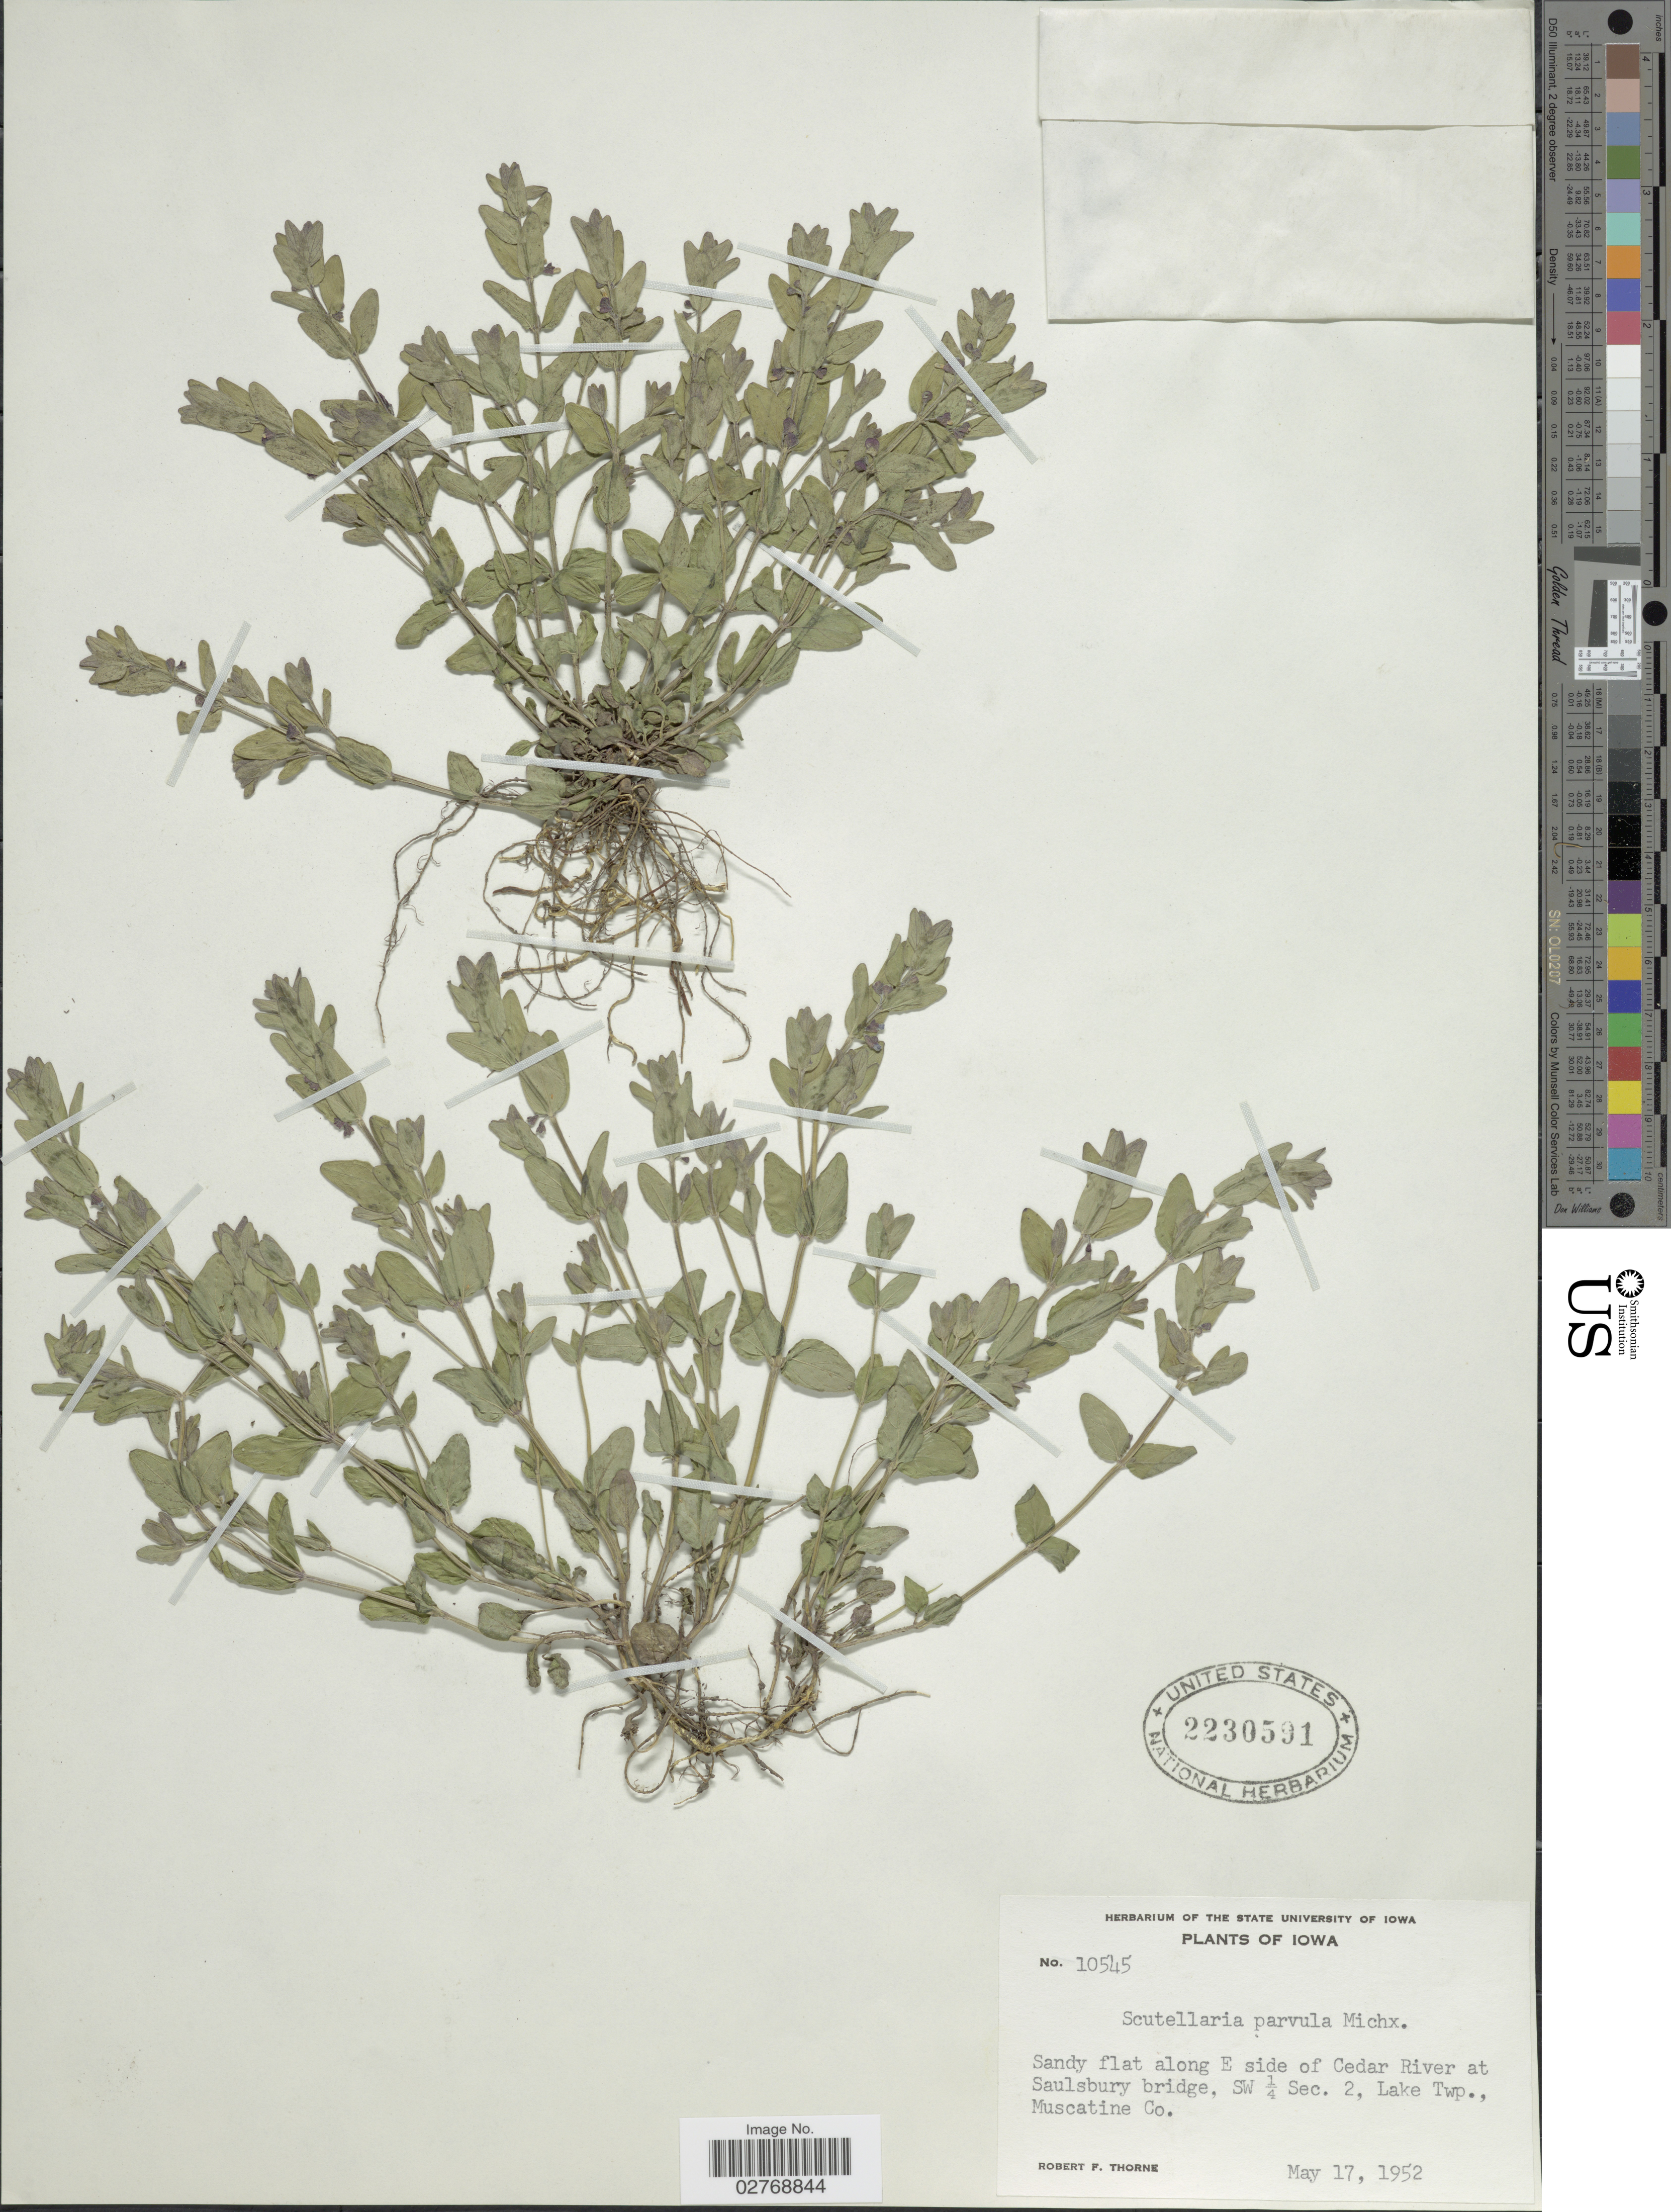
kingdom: Plantae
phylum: Tracheophyta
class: Magnoliopsida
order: Lamiales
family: Lamiaceae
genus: Scutellaria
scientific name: Scutellaria parvula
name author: Michx.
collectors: R. F. Thorne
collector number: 10545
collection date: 1952-05-17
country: United States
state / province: Iowa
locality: Sandy flat along E side of Cedar River at Saulsbury bridge, SW ¼ Sec. 2, Lake Twp., Muscatine Co.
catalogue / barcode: US 2230591